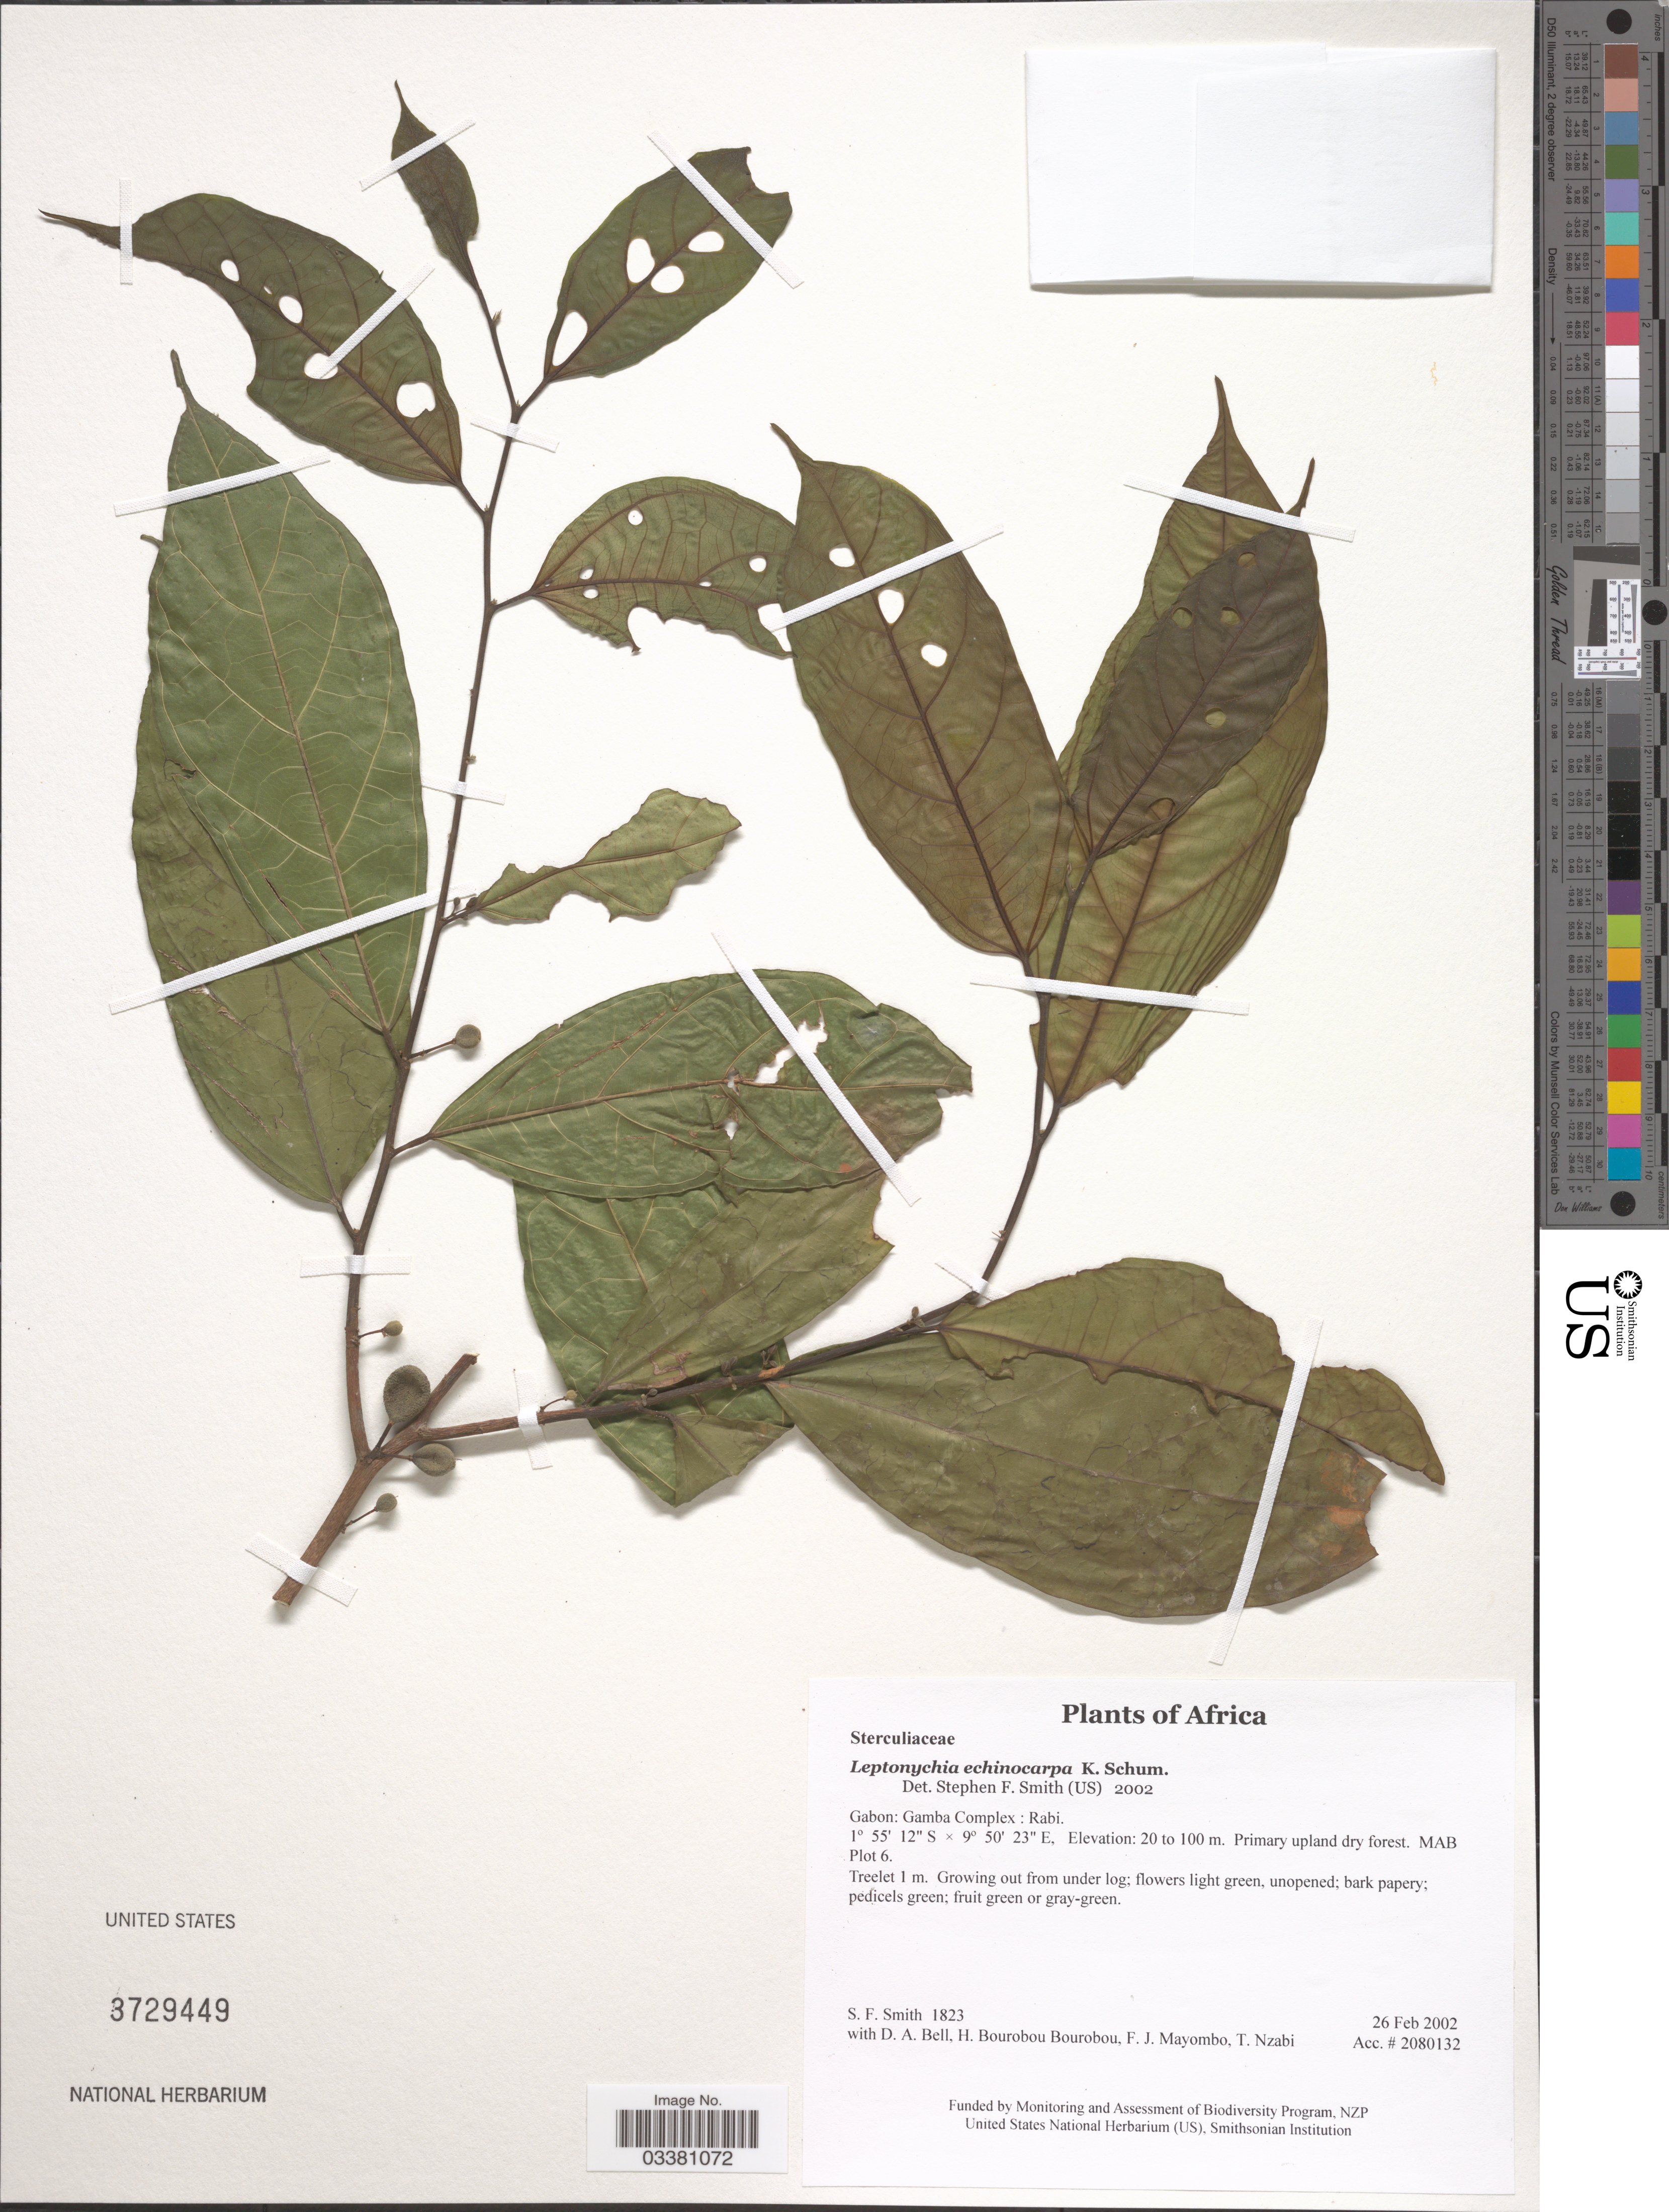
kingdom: Plantae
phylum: Tracheophyta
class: Magnoliopsida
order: Malvales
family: Malvaceae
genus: Leptonychia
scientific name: Leptonychia echinocarpa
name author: K. Schum.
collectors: S.F. Smith, D. A. Bell, H. Bourobou Bourobou & F. J. Mayombo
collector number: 1823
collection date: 2002-02-26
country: Gabon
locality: Gamba Complex: Rabi.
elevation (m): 20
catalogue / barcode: US 3729449